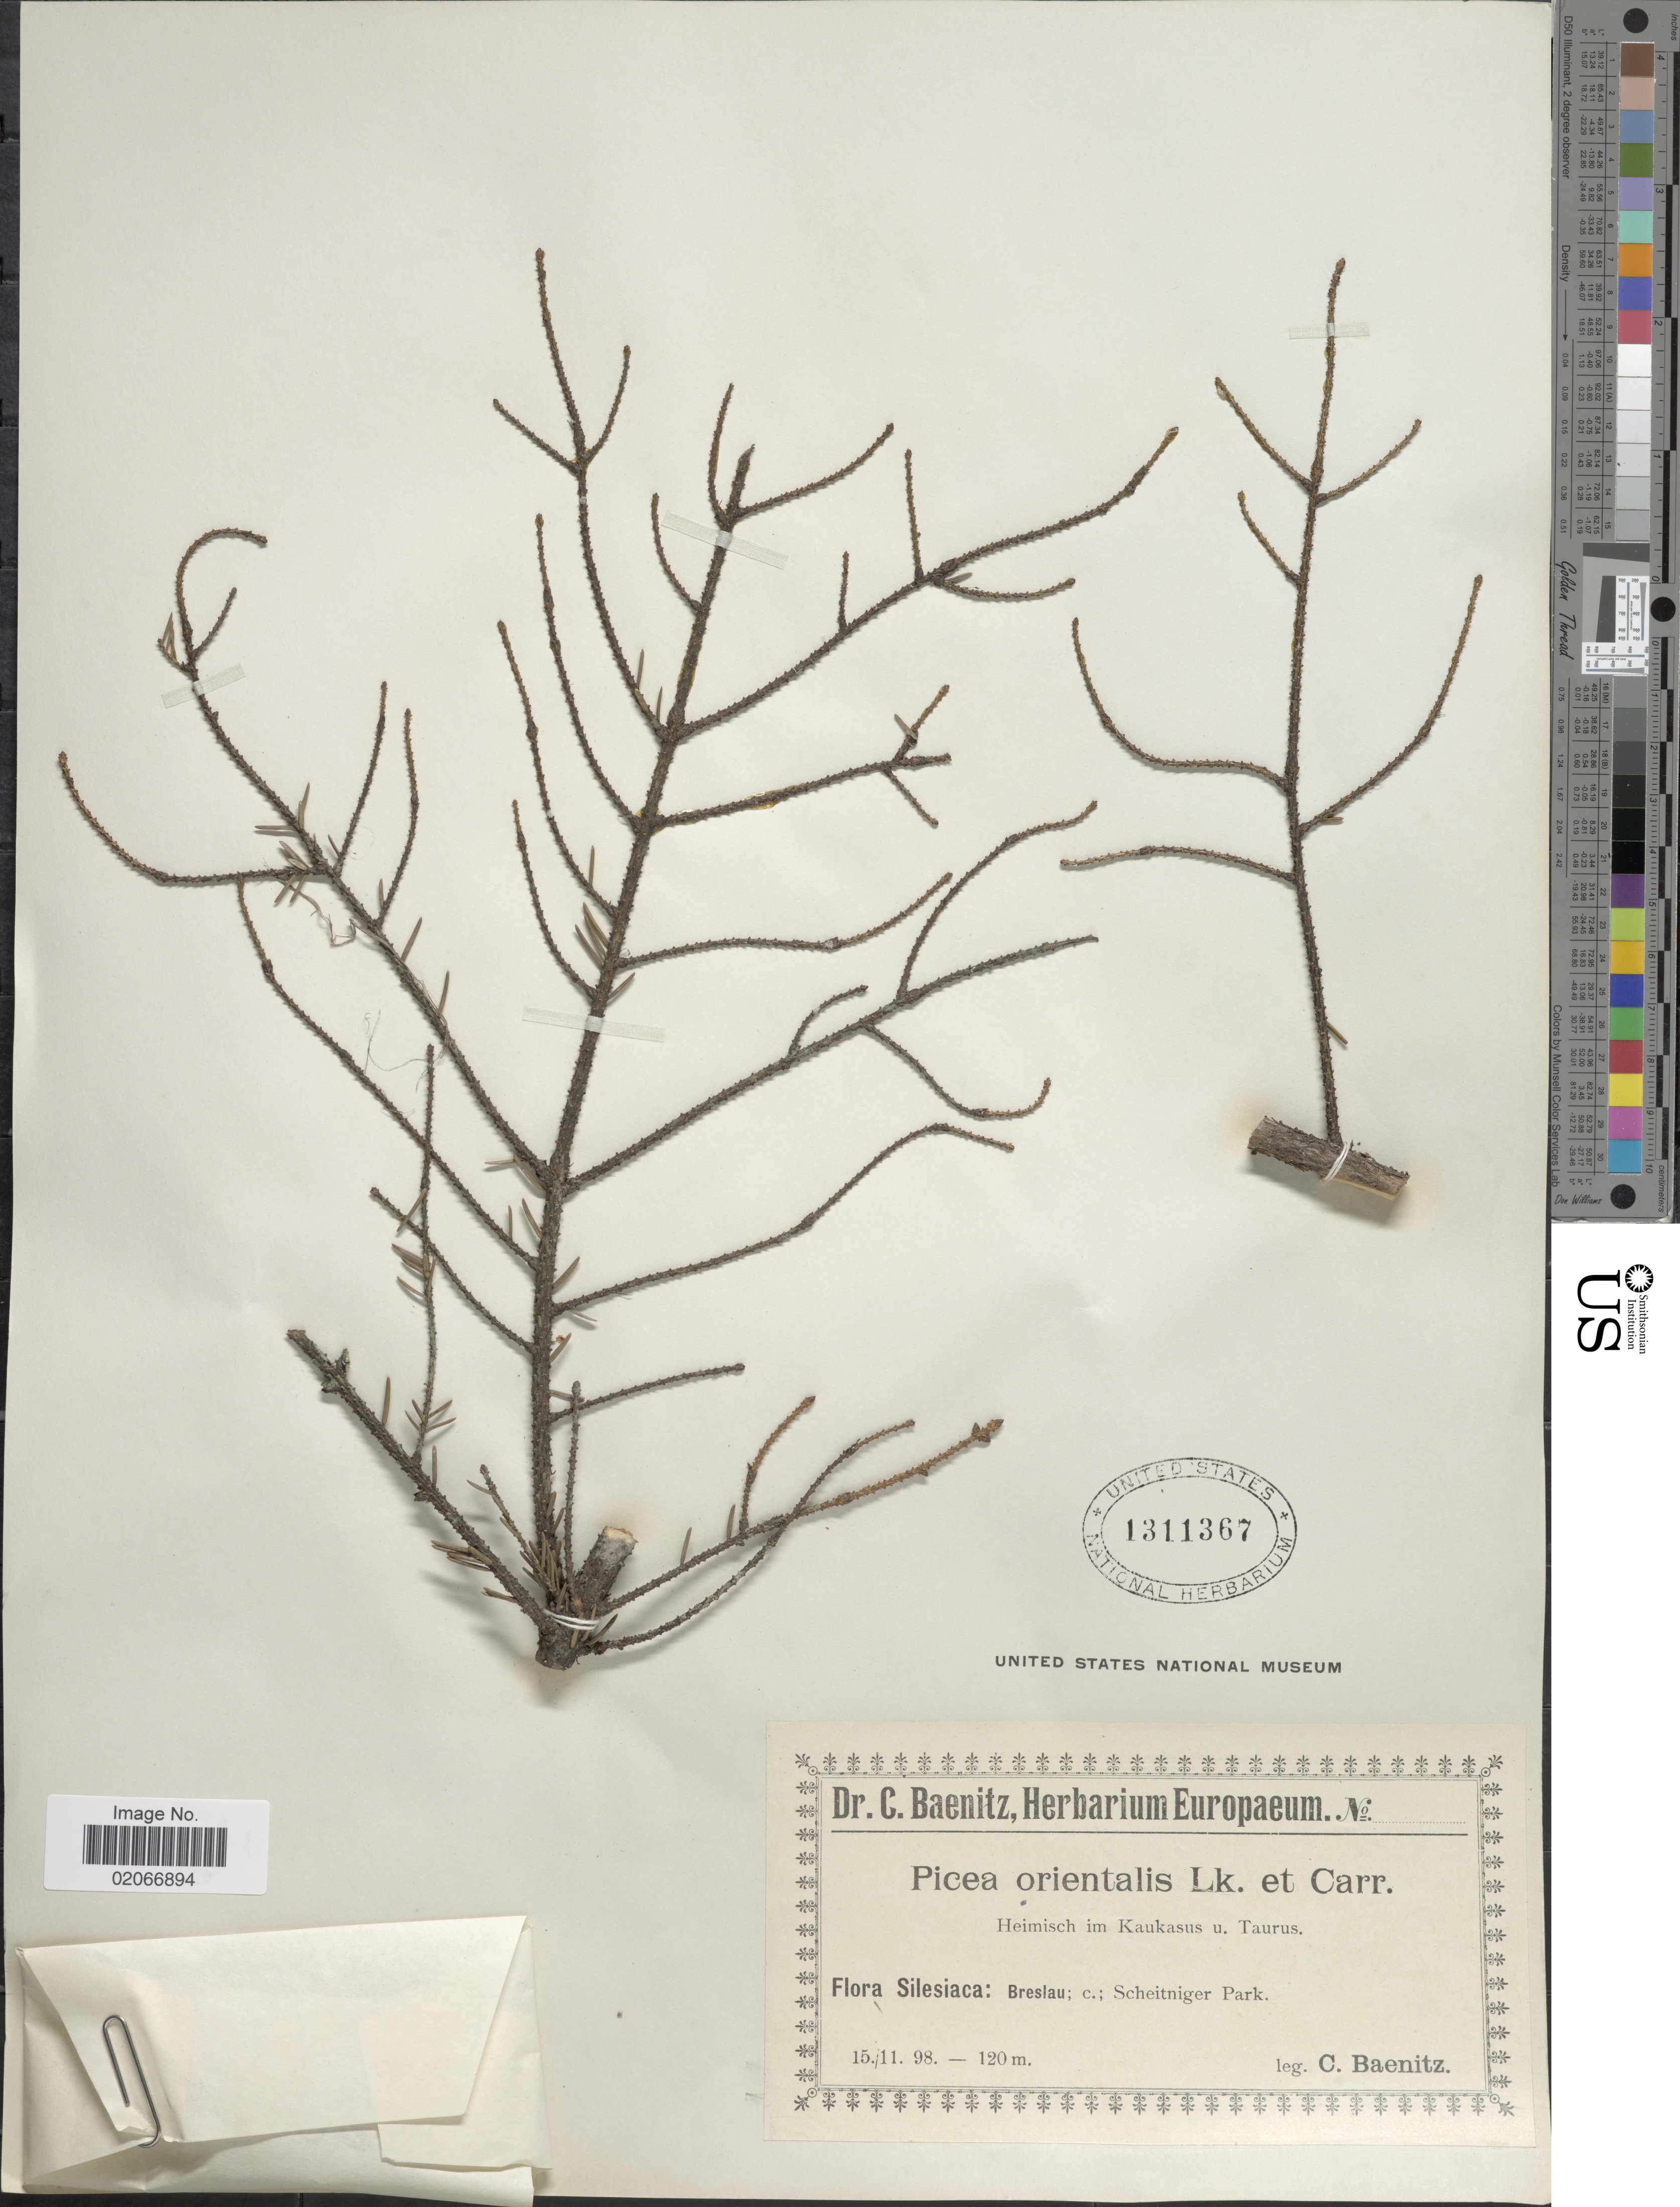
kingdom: Plantae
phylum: Tracheophyta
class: Pinopsida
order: Pinales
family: Pinaceae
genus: Picea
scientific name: Picea orientalis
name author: (L.) Peterm.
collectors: C. G. Baenitz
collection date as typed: Transcribed d/m/y: 15/11/98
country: Poland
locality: Silesiaca: Brslau; c.; Scheitniger Park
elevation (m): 120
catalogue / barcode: US 1311367